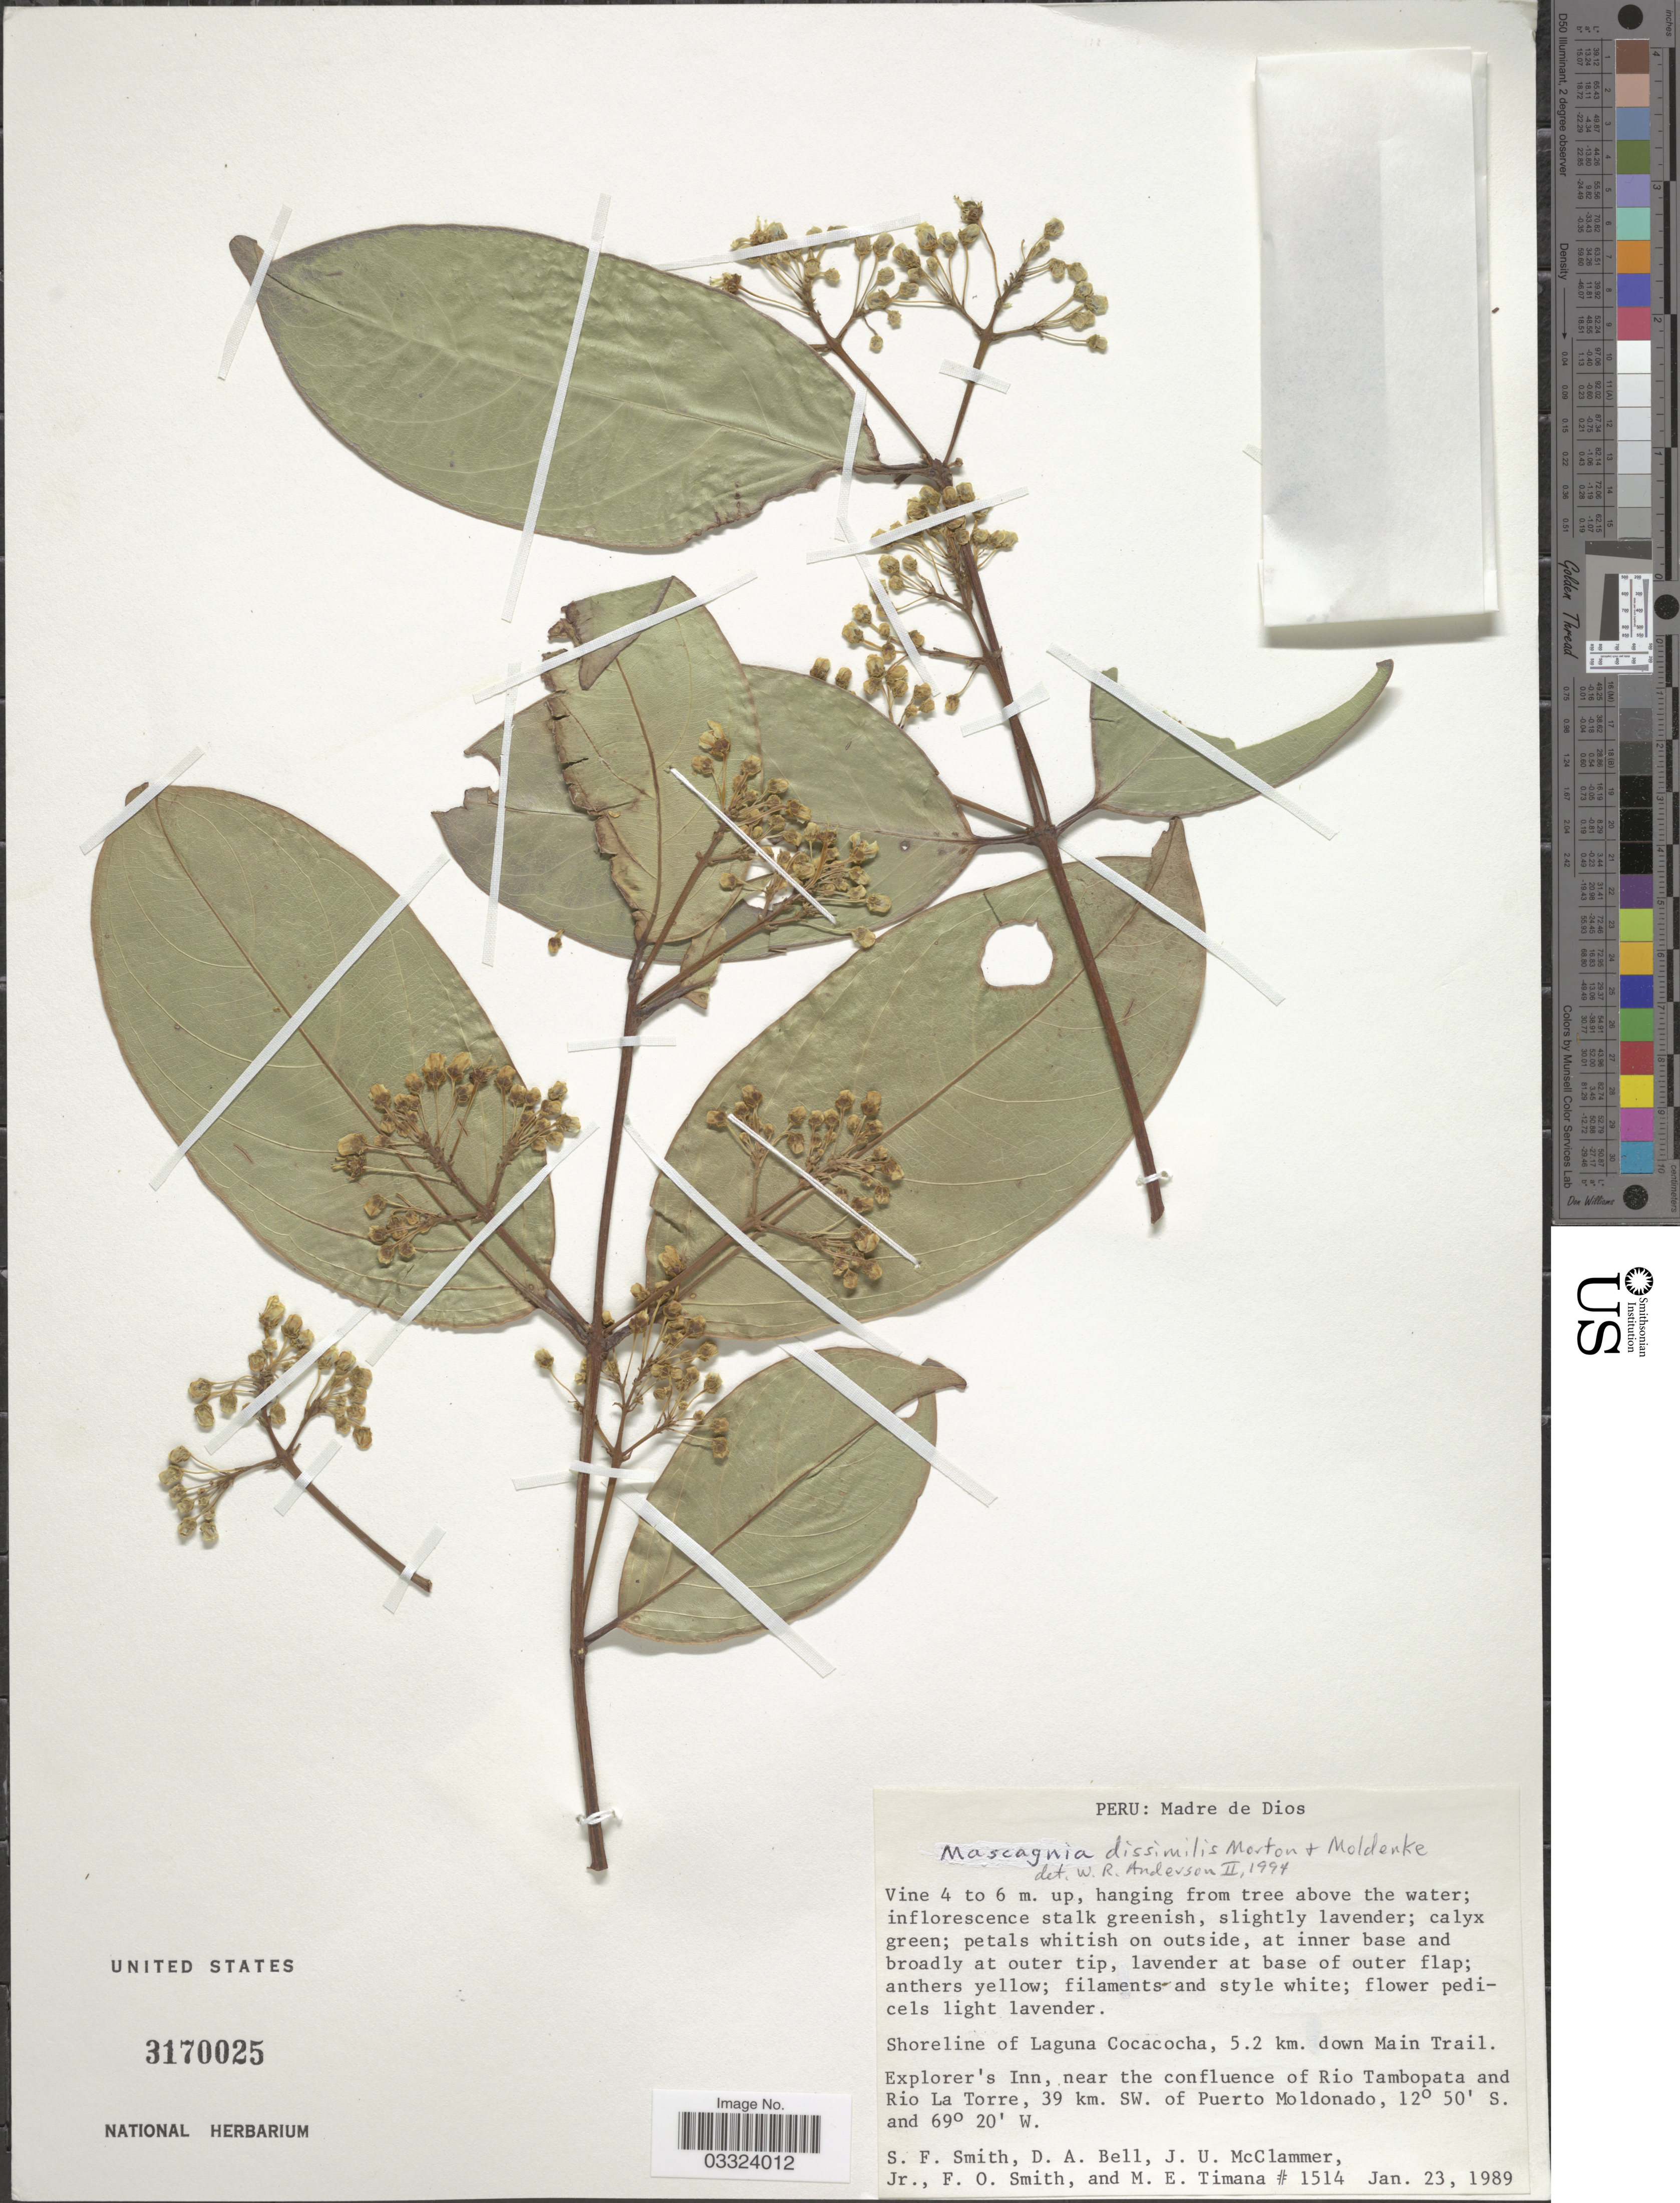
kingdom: Plantae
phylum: Tracheophyta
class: Magnoliopsida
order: Malpighiales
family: Malpighiaceae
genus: Mascagnia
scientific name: Mascagnia dissimilis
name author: C.V. Morton & Moldenke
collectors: S.F. Smith, D. A. Bell, J. McClammer Jr. & F. Smith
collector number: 1514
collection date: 1989-01-23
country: Peru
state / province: Madre de Dios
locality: Shoreline of Laguna Cocacocha, 5.2 km. down Main Trail. Explorer's Inn, near the confluence of Rio Tambopata and Rio La Torre, 39 km. SW. of Puerto Moldonado.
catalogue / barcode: US 3170025